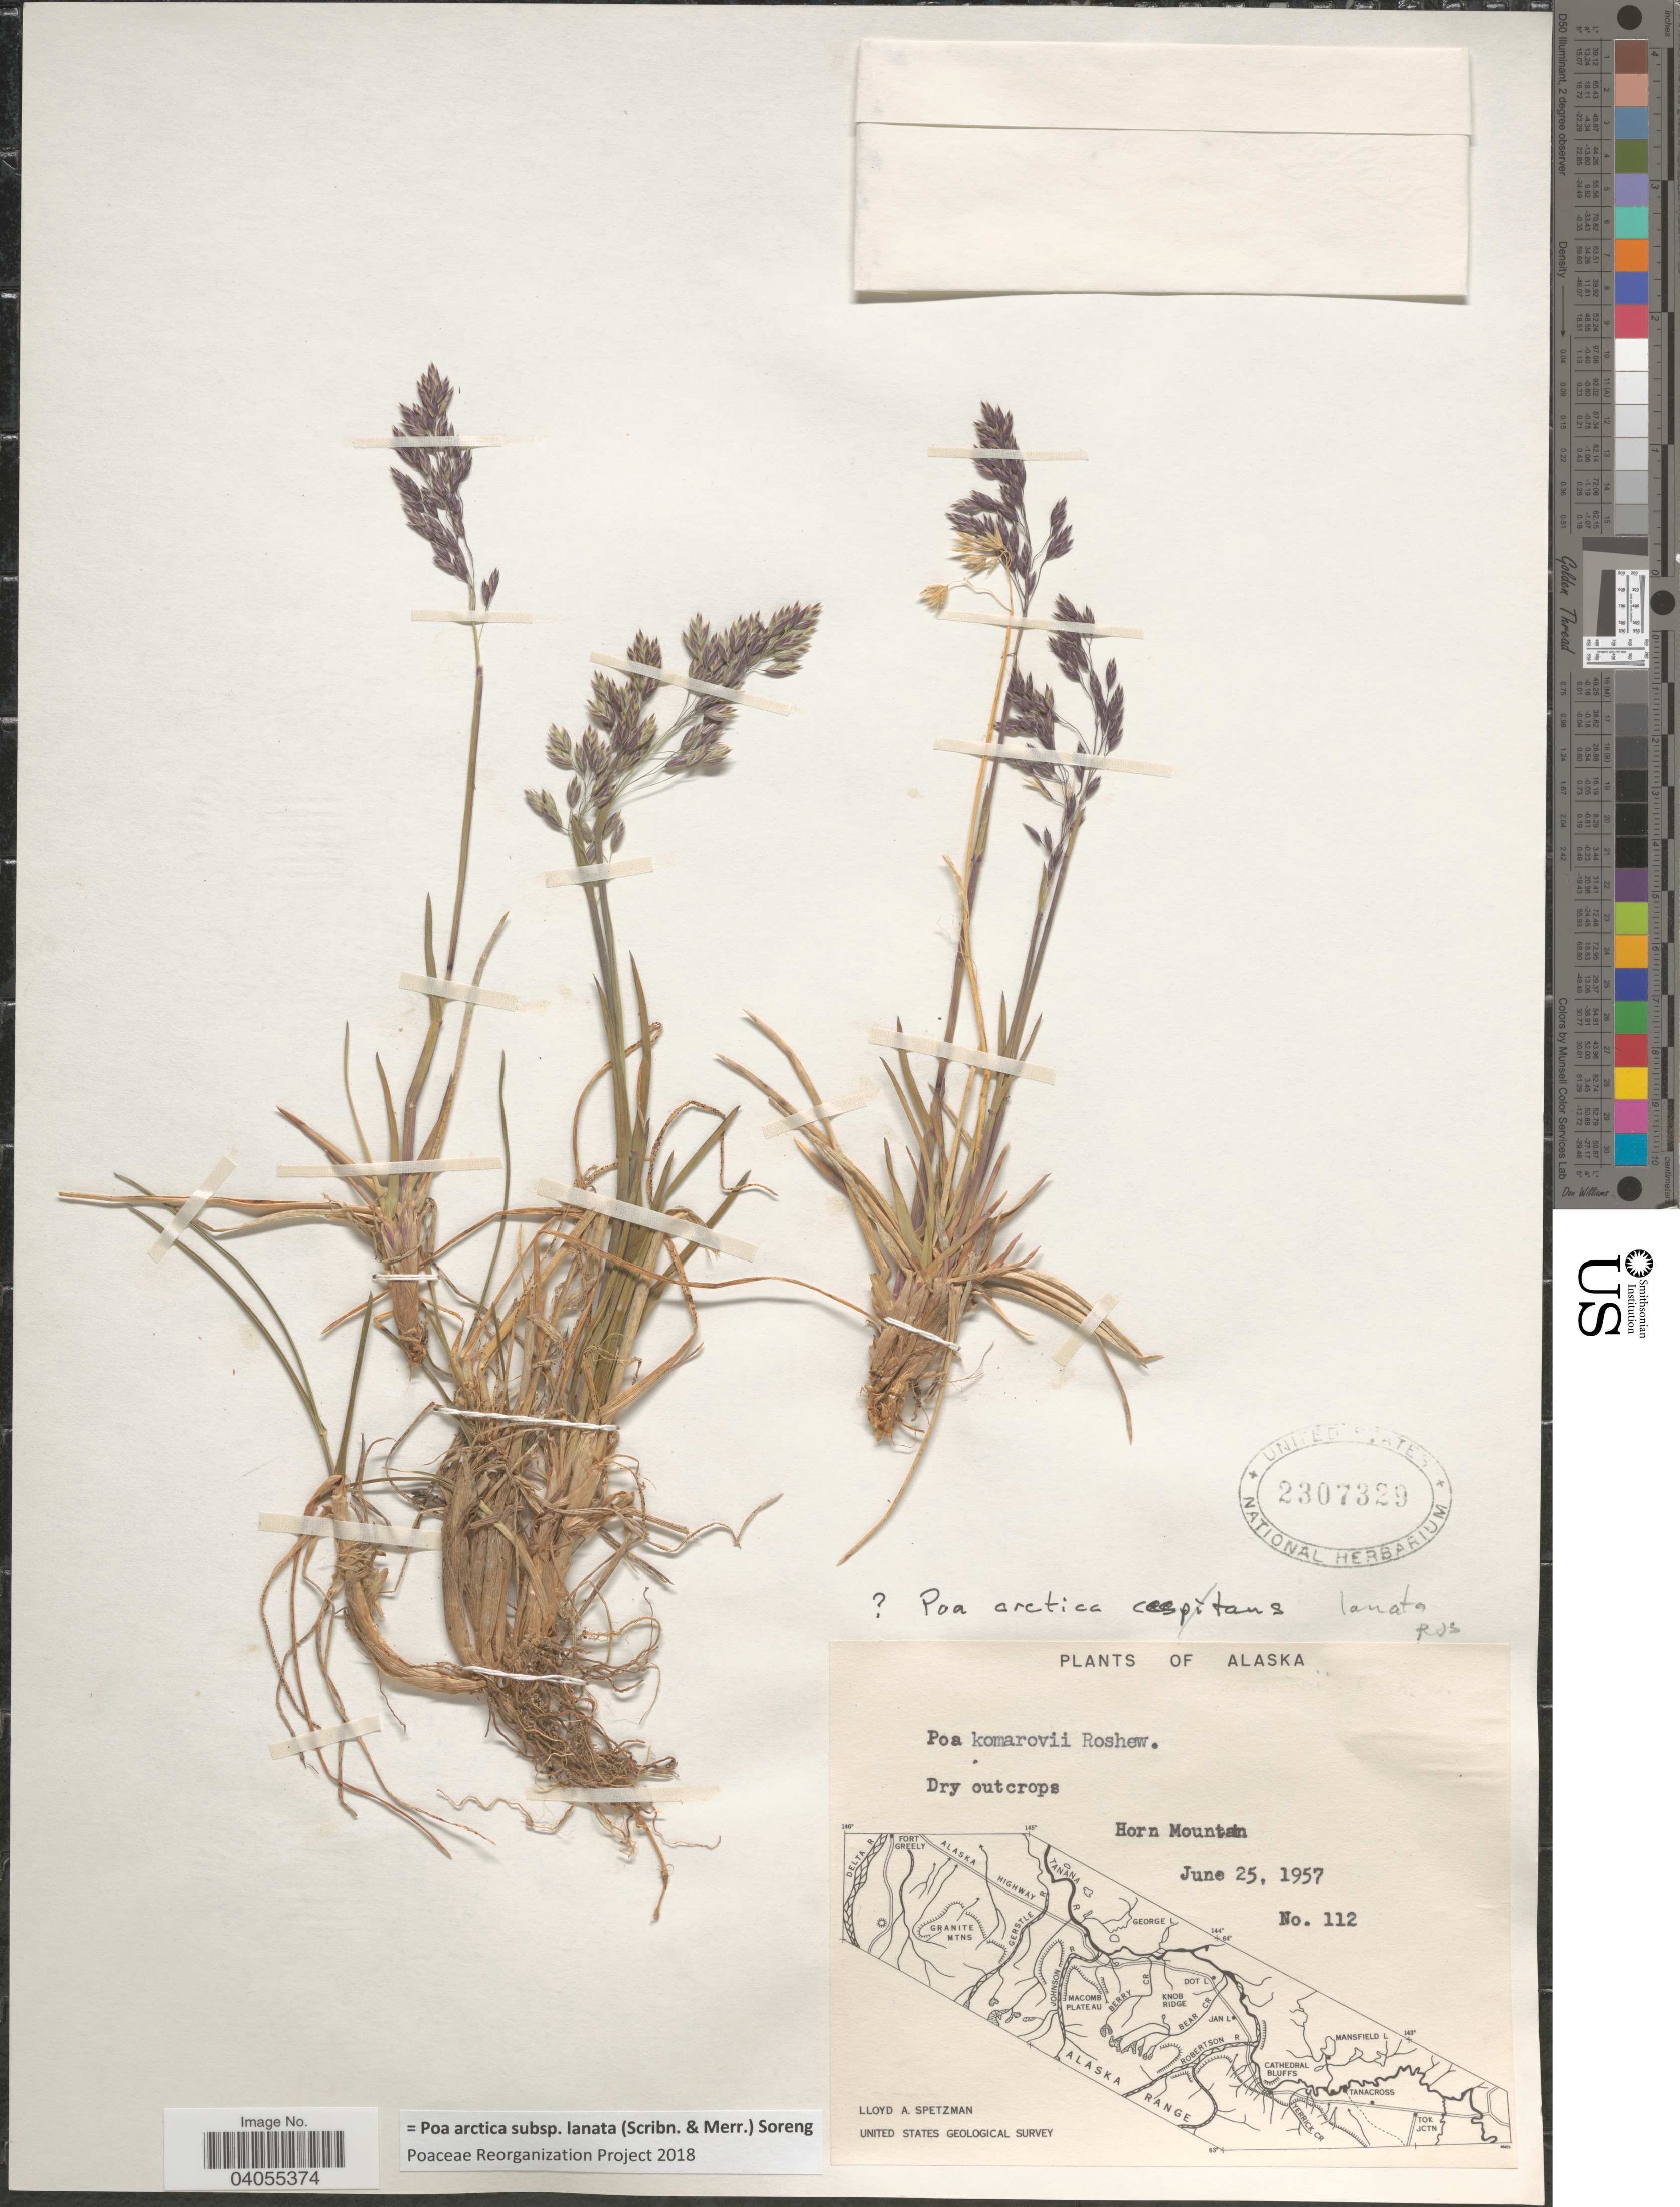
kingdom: Plantae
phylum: Tracheophyta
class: Liliopsida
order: Poales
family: Poaceae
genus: Poa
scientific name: Poa arctica subsp. lanata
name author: (Scribn. & Merr.) Soreng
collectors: L. Spetzman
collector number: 112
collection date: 1957-06-25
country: United States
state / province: Alaska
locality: Dry outcrops. Horn Mountain.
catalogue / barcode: US 2307329